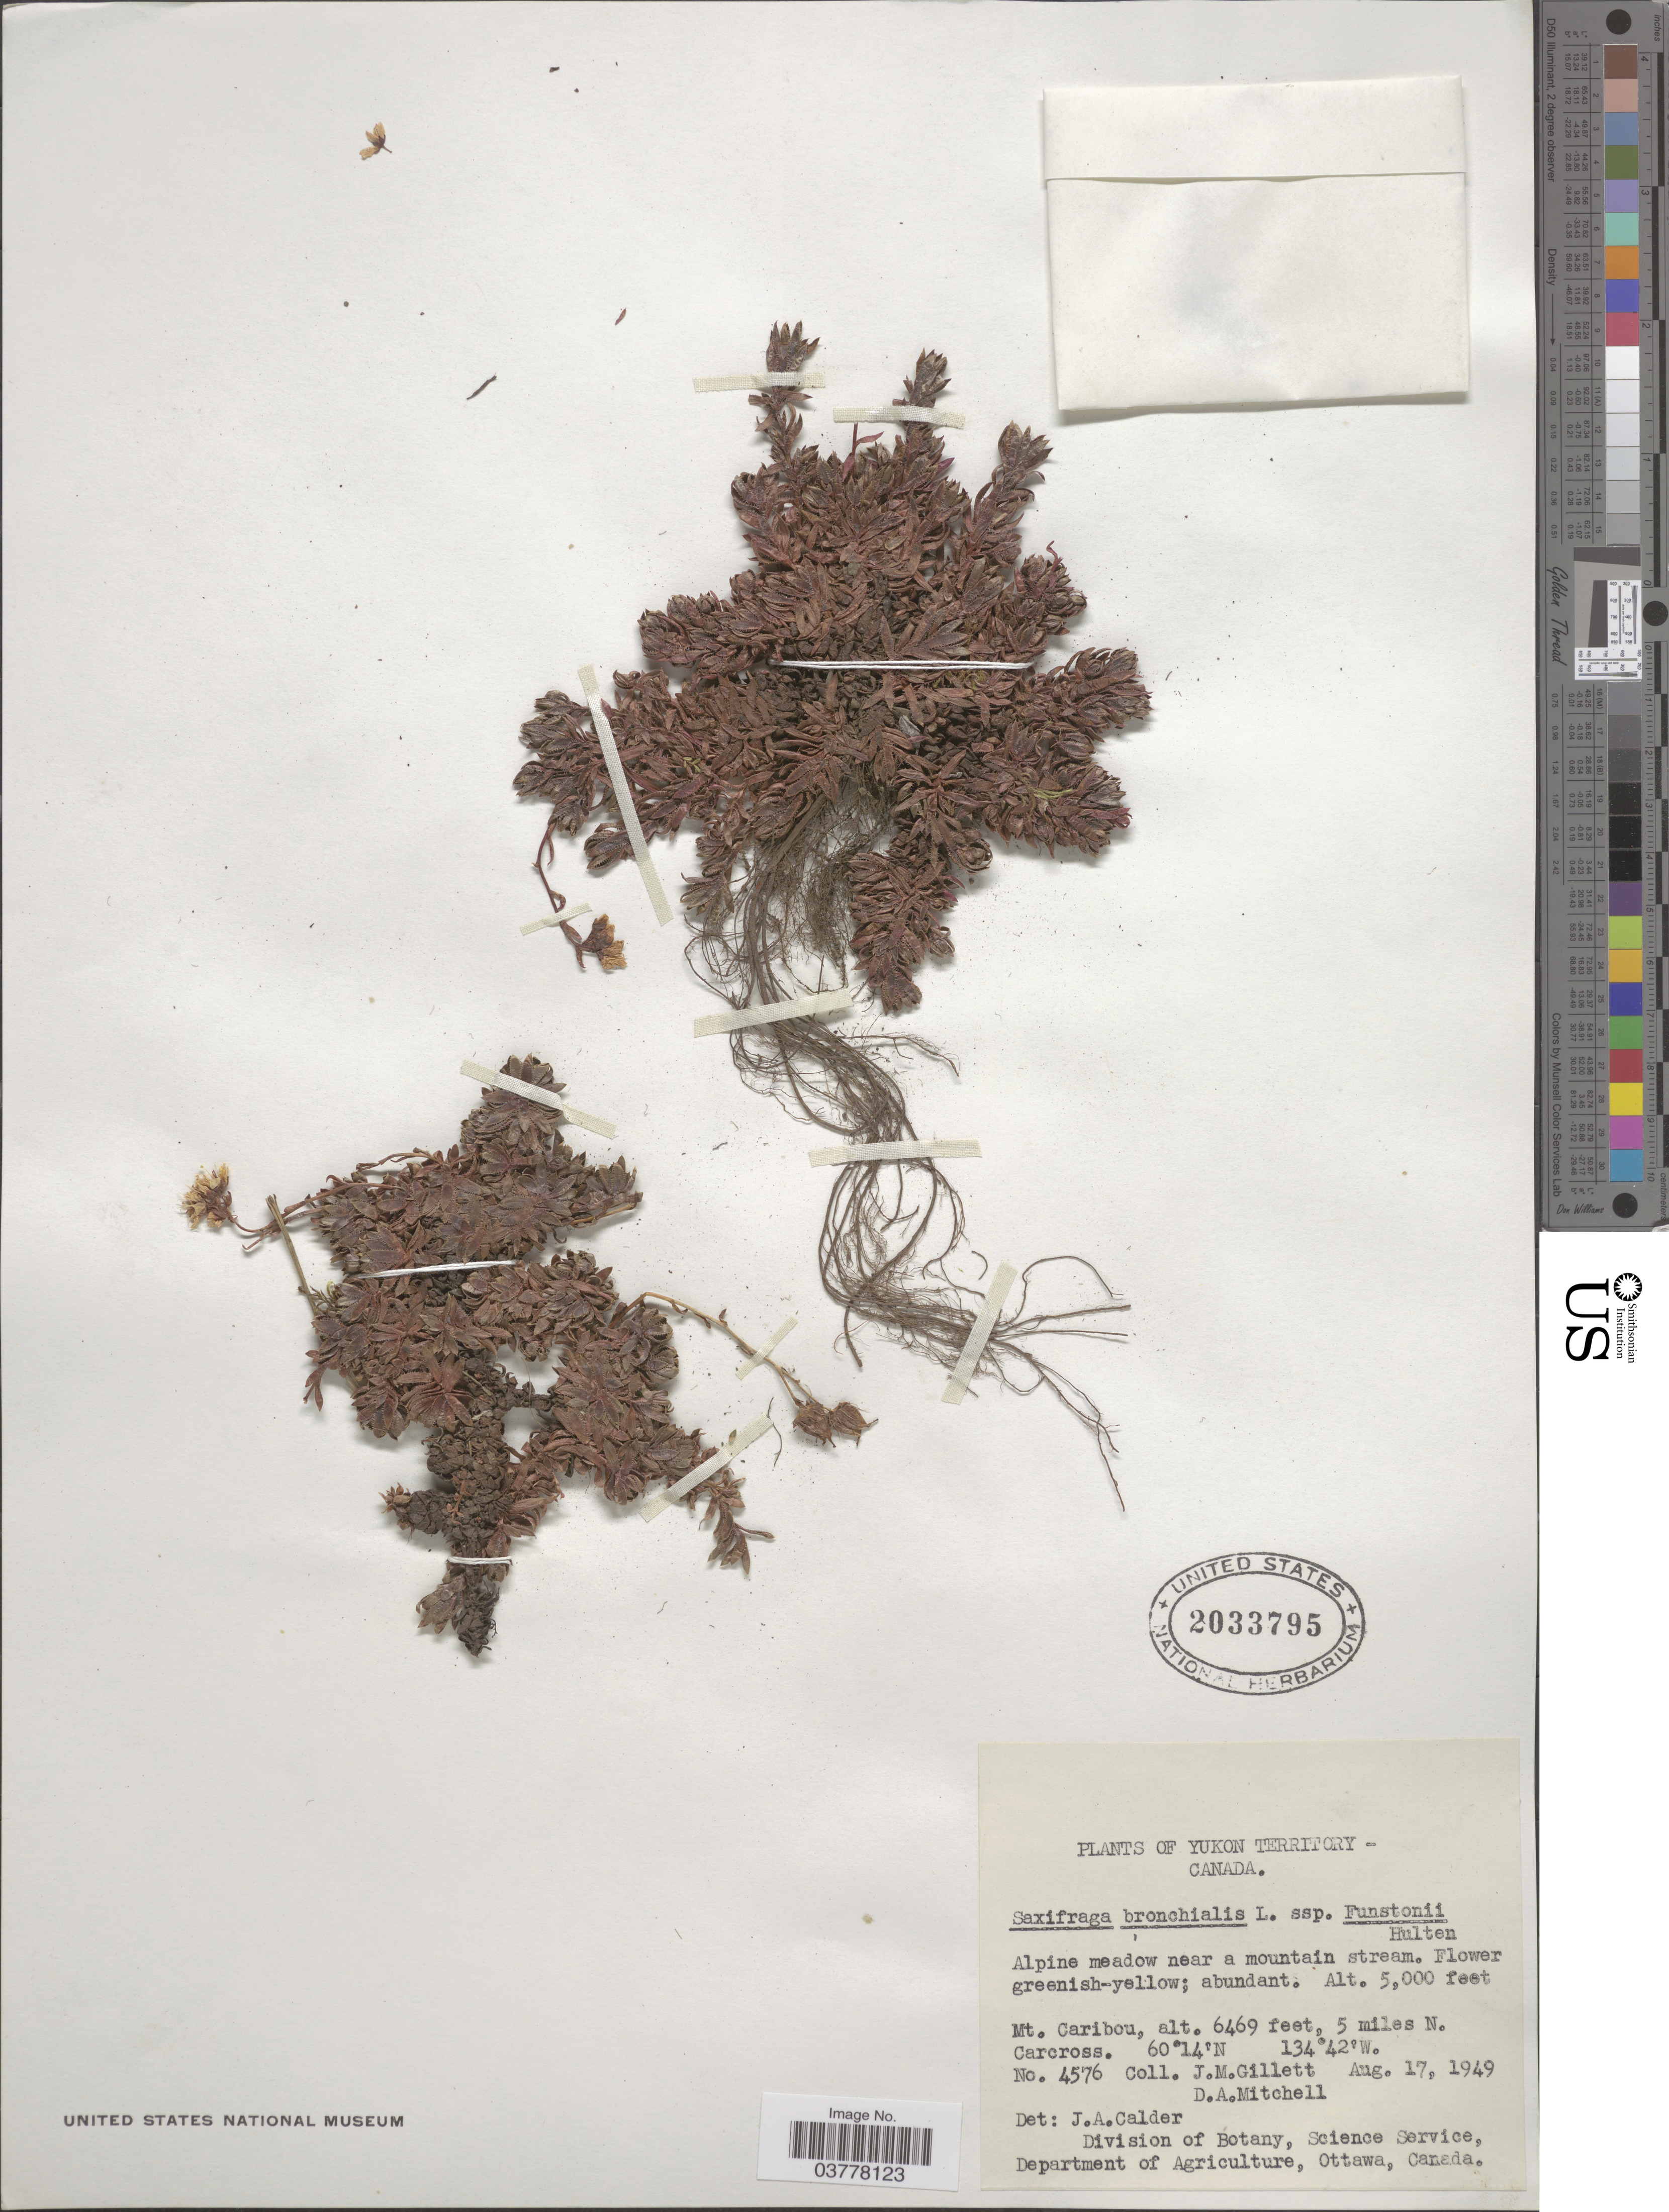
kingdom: Plantae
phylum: Tracheophyta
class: Magnoliopsida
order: Saxifragales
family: Saxifragaceae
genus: Saxifraga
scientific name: Saxifraga bronchialis subsp. funstonii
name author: (Small) Hultén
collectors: J. M. Gillett & D. Mitchell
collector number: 4576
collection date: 1949-08-17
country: Canada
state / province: Yukon Territory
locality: Alpine meadow near a mountain stream. Mt. Caribou, 5 miles N. Carcross.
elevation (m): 1972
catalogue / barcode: US 2033795